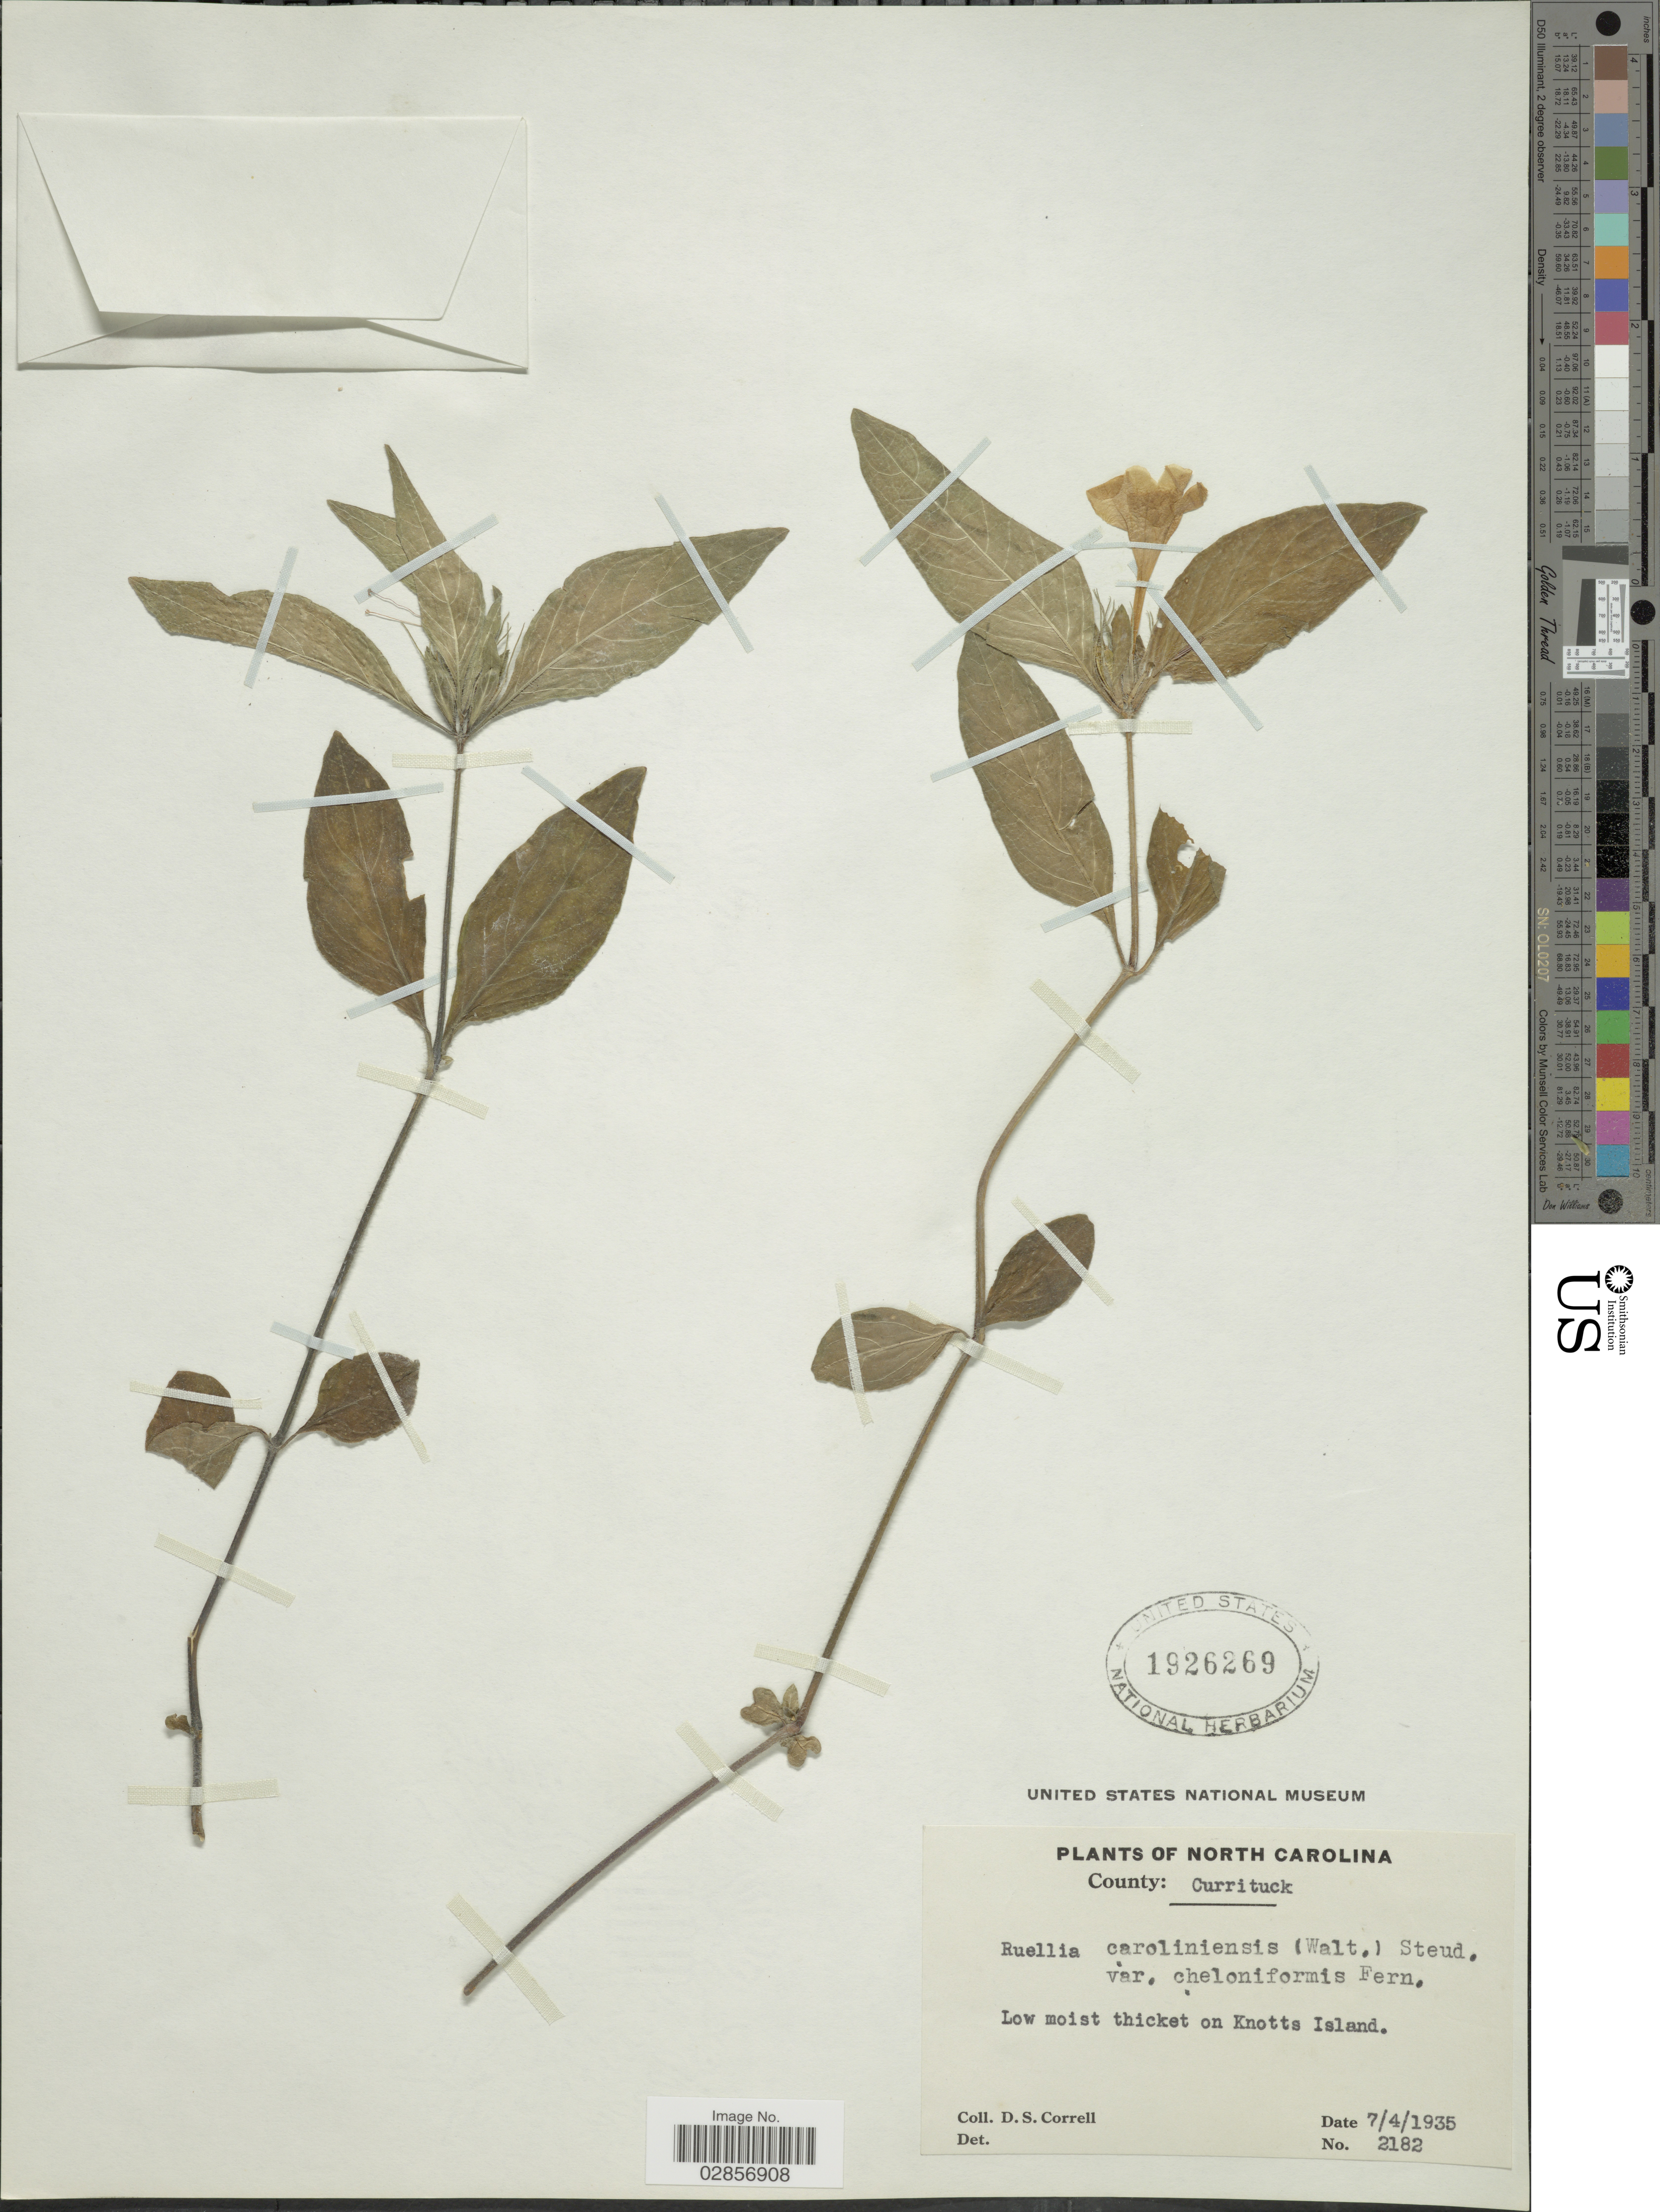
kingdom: Plantae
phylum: Tracheophyta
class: Magnoliopsida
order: Lamiales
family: Acanthaceae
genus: Ruellia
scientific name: Ruellia caroliniensis var. cheloniformis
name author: Fernald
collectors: D. S. Correll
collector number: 2182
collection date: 1935-07-04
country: United States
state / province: North Carolina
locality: County: Currituck. Low moist thicket on Knotts Island.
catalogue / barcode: US 1926269